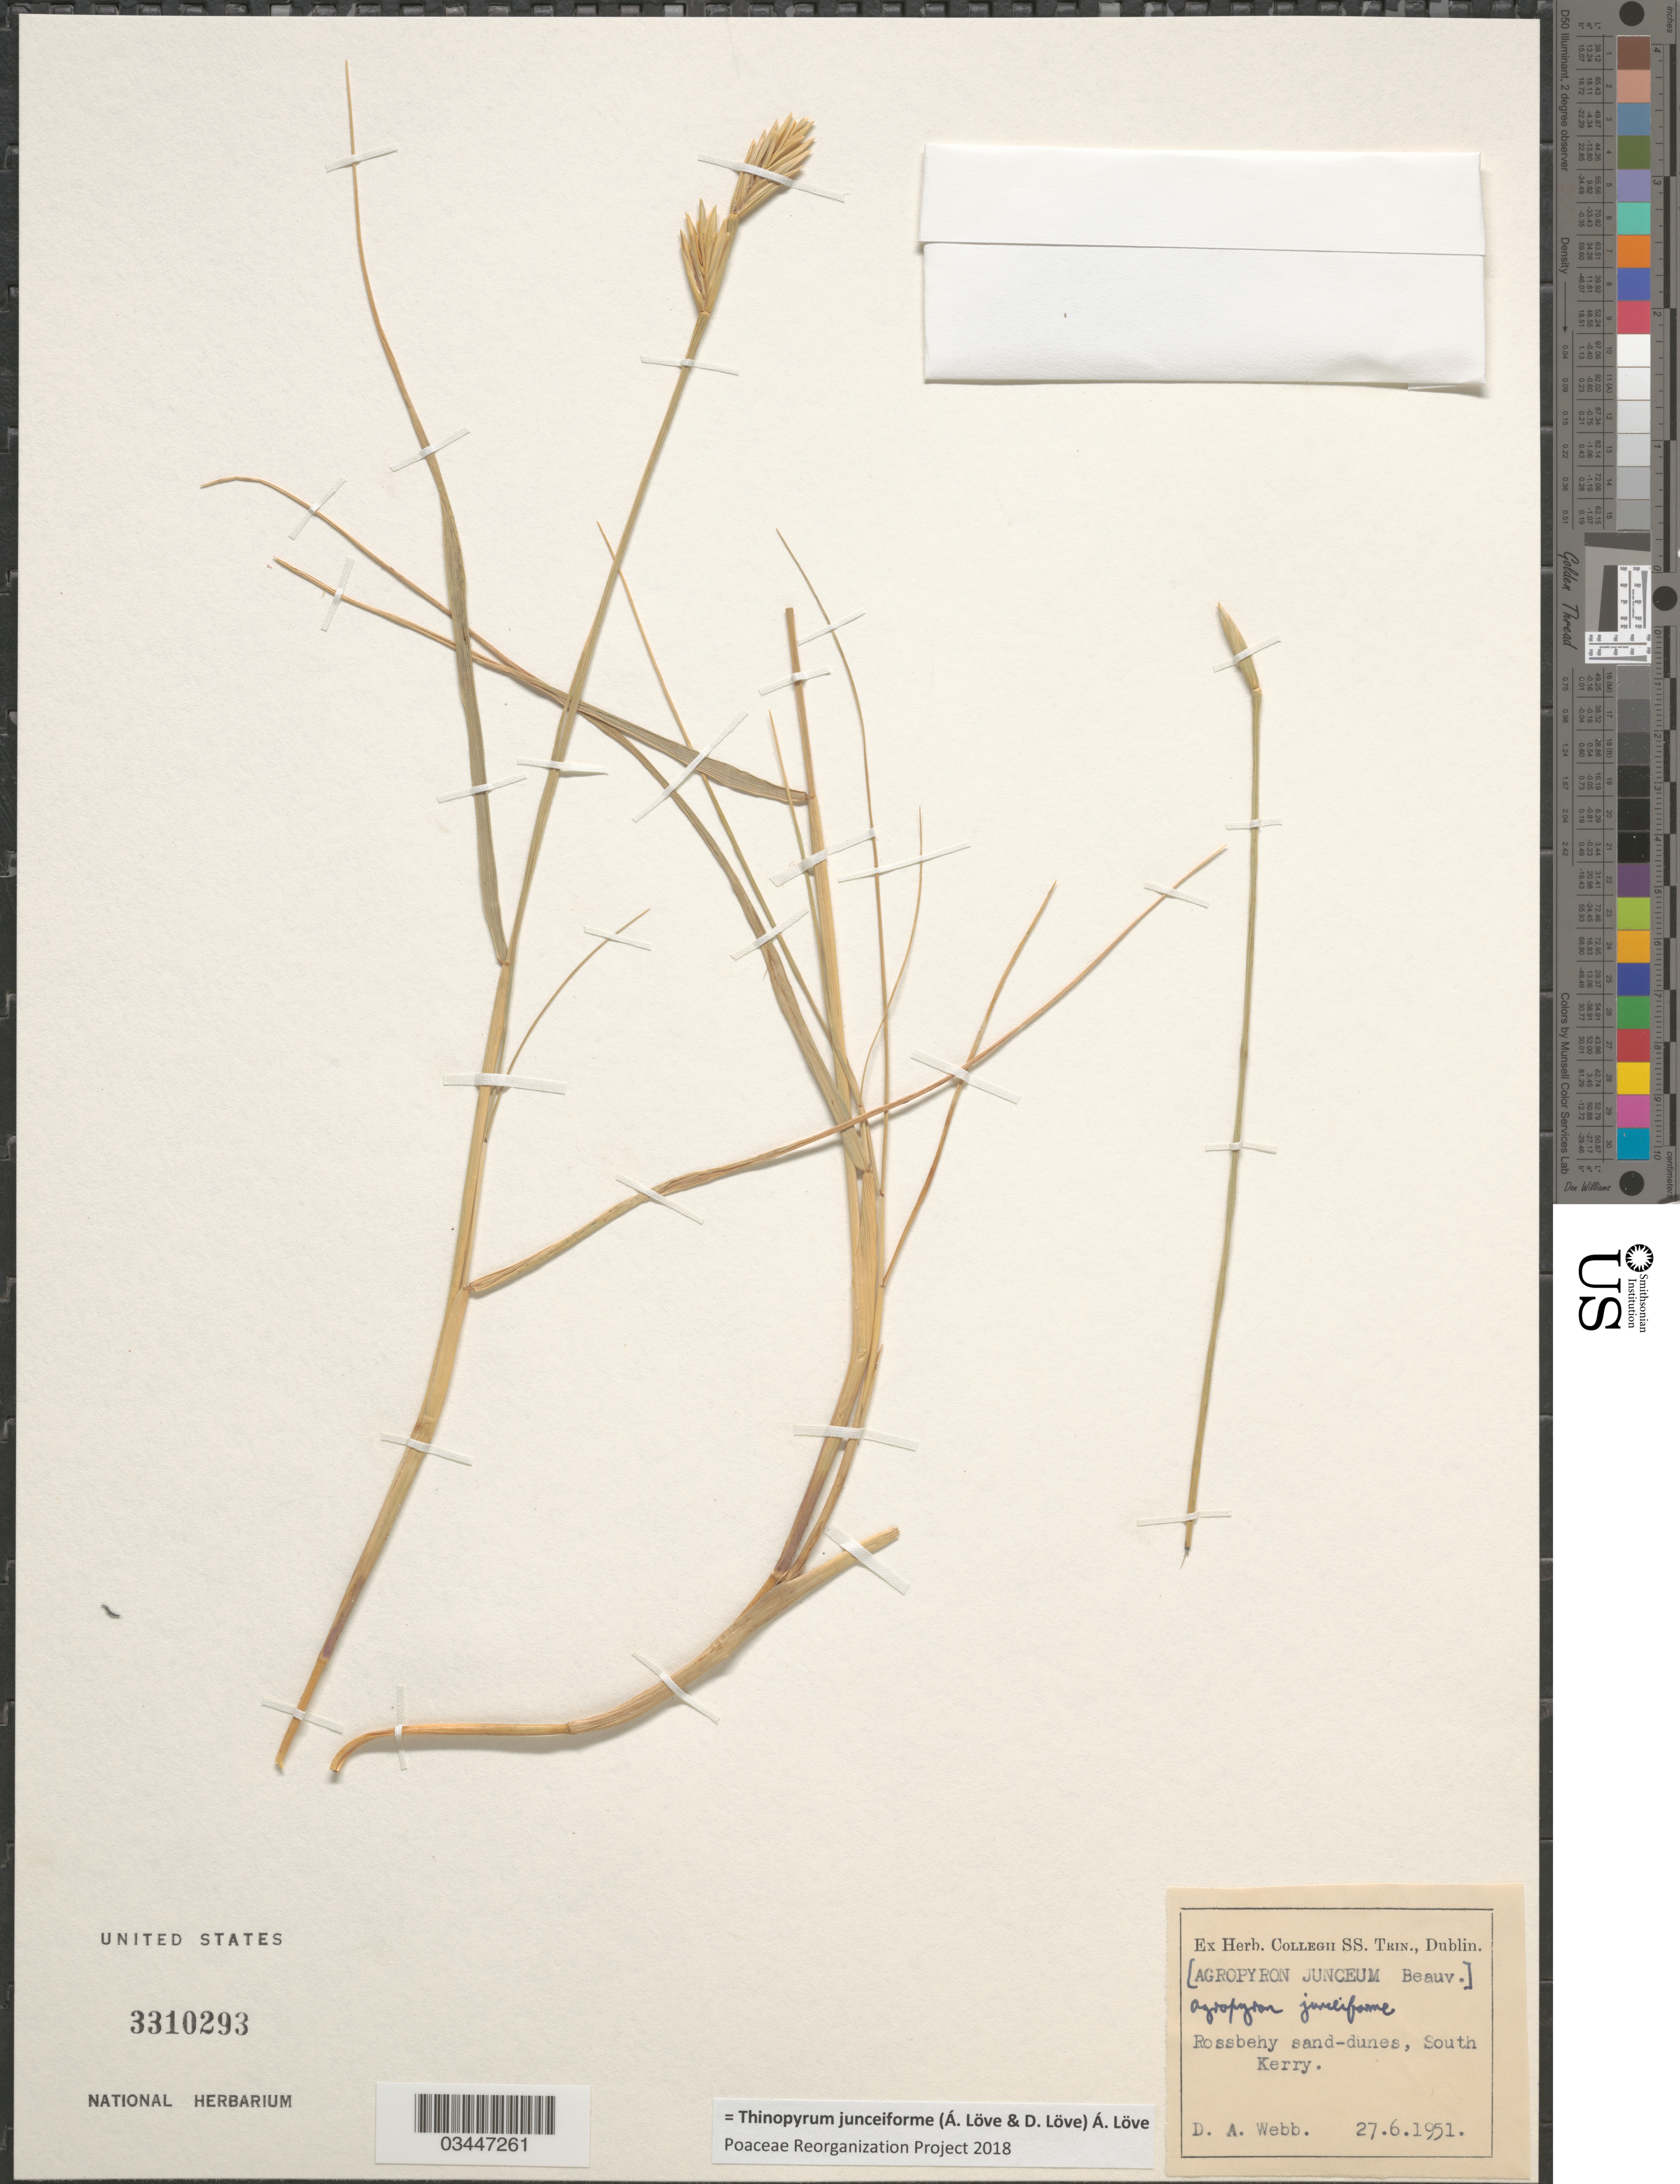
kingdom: Plantae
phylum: Tracheophyta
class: Liliopsida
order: Poales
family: Poaceae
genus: Thinopyrum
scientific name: Thinopyrum junceiforme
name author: (Á. Löve & D. Löve) Á. Löve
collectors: D. Webb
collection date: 1951-06-27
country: Ireland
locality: Rossbehy sand-dunes, South Kerry.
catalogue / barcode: US 3310293